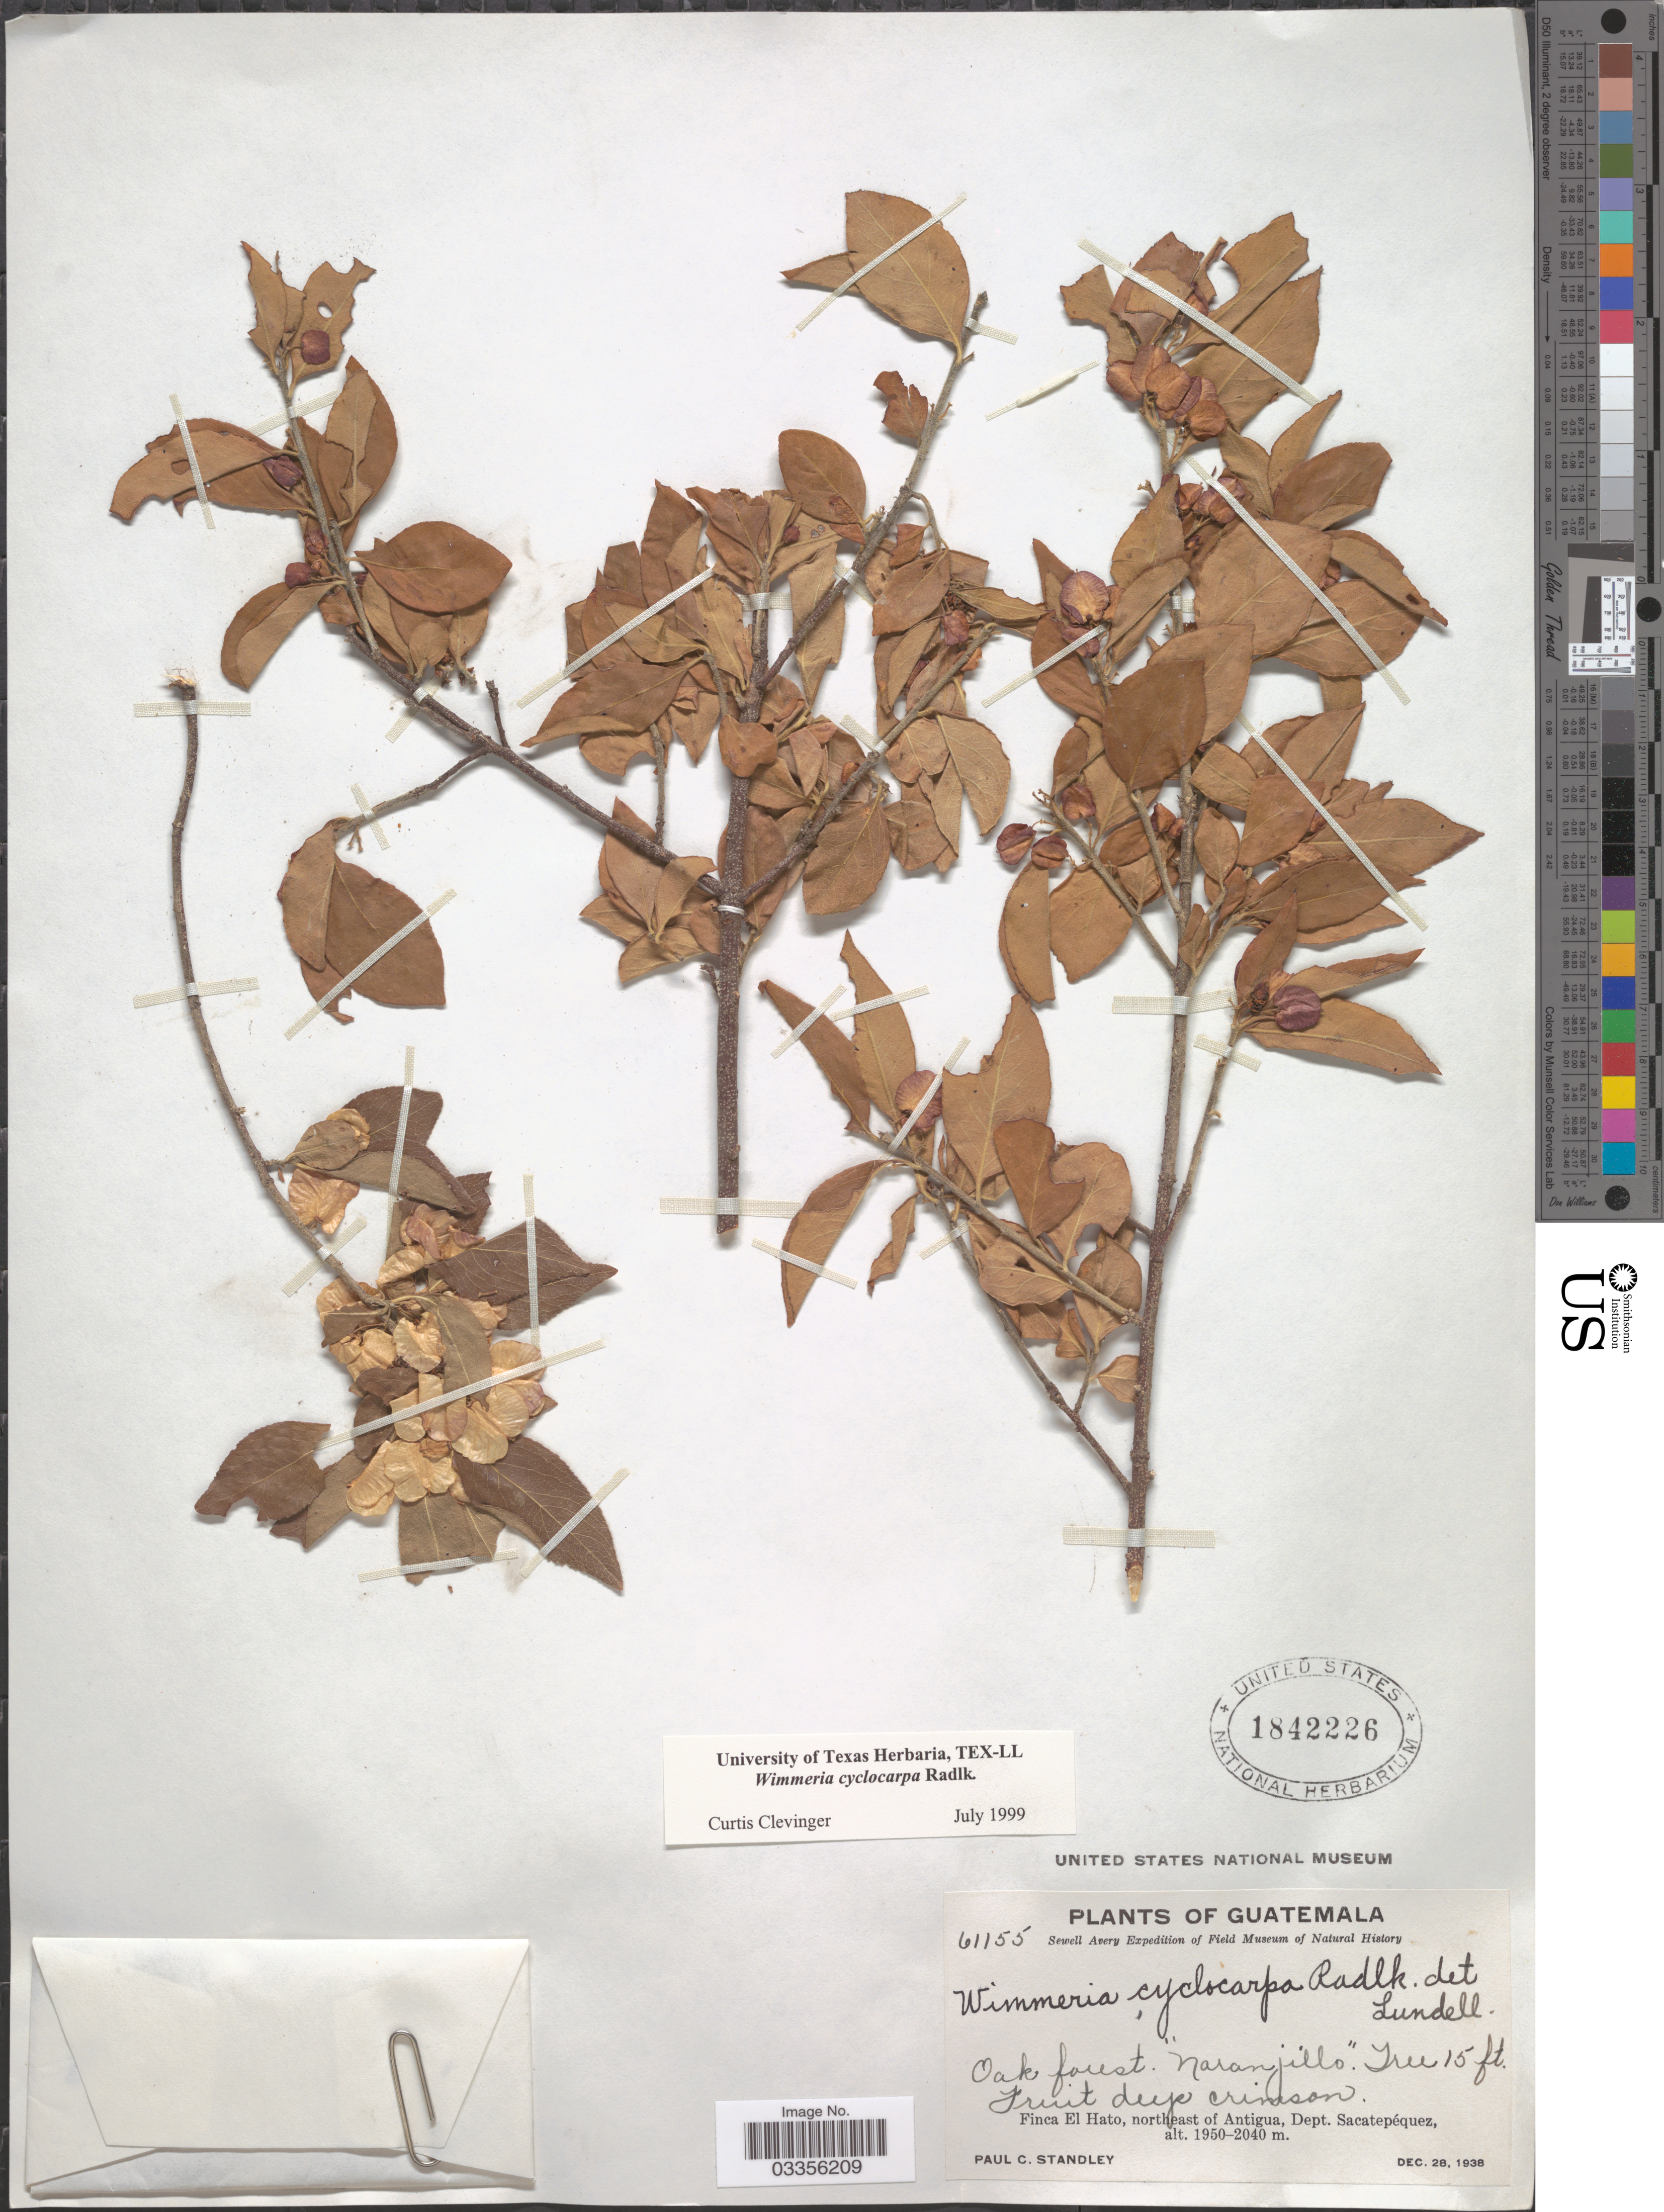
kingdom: Plantae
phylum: Tracheophyta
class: Magnoliopsida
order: Celastrales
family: Celastraceae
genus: Wimmeria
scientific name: Wimmeria cyclocarpa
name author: Radlk.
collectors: P. C. Standley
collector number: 61155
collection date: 1938-12-28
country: Guatemala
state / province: Sacatepéquez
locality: Finca El Hato, northeast of Antigua, Dept. Sacatepéquez.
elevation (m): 1950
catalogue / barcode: US 1842226